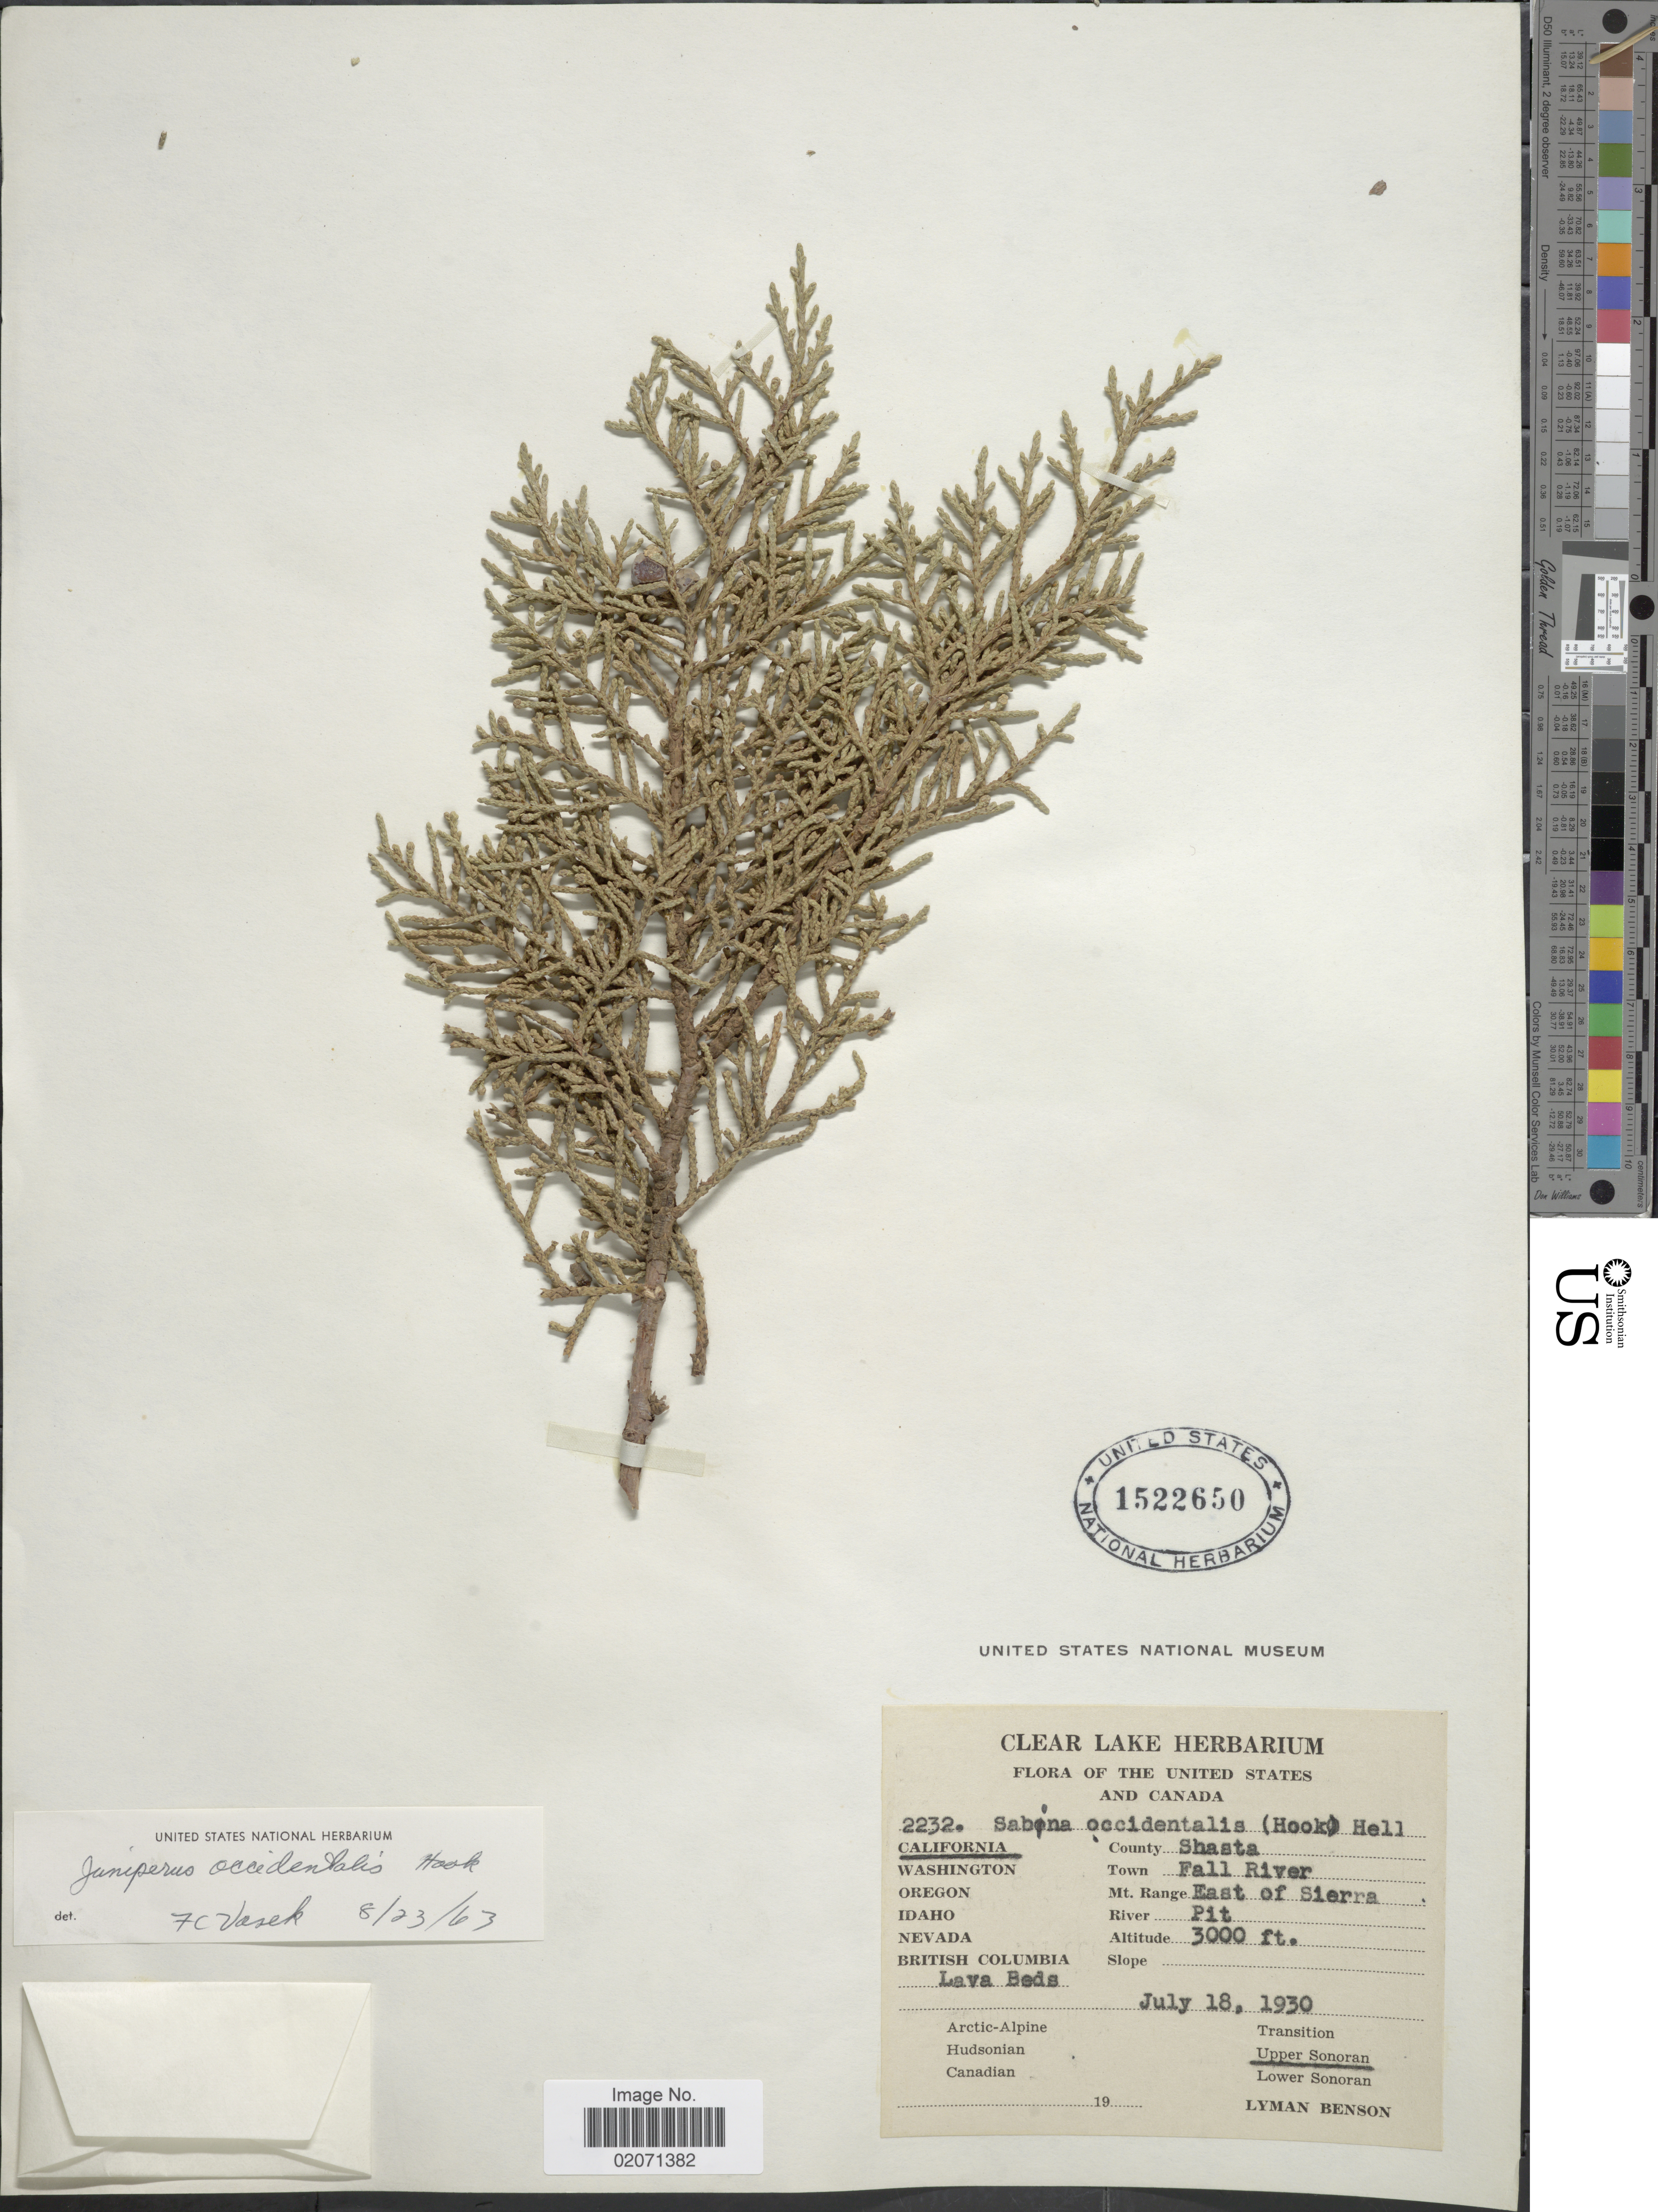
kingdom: Plantae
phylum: Tracheophyta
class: Pinopsida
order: Pinales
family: Cupressaceae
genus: Juniperus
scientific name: Juniperus occidentalis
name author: Hook.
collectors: L. D. Benson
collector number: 2232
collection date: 1930-07-18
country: United States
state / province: California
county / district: Shasta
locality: County: Shasta. Town: Fall River. Mt Range: East of Sierra. River: Pit. Upper Sonoran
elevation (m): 914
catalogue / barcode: US 1522650